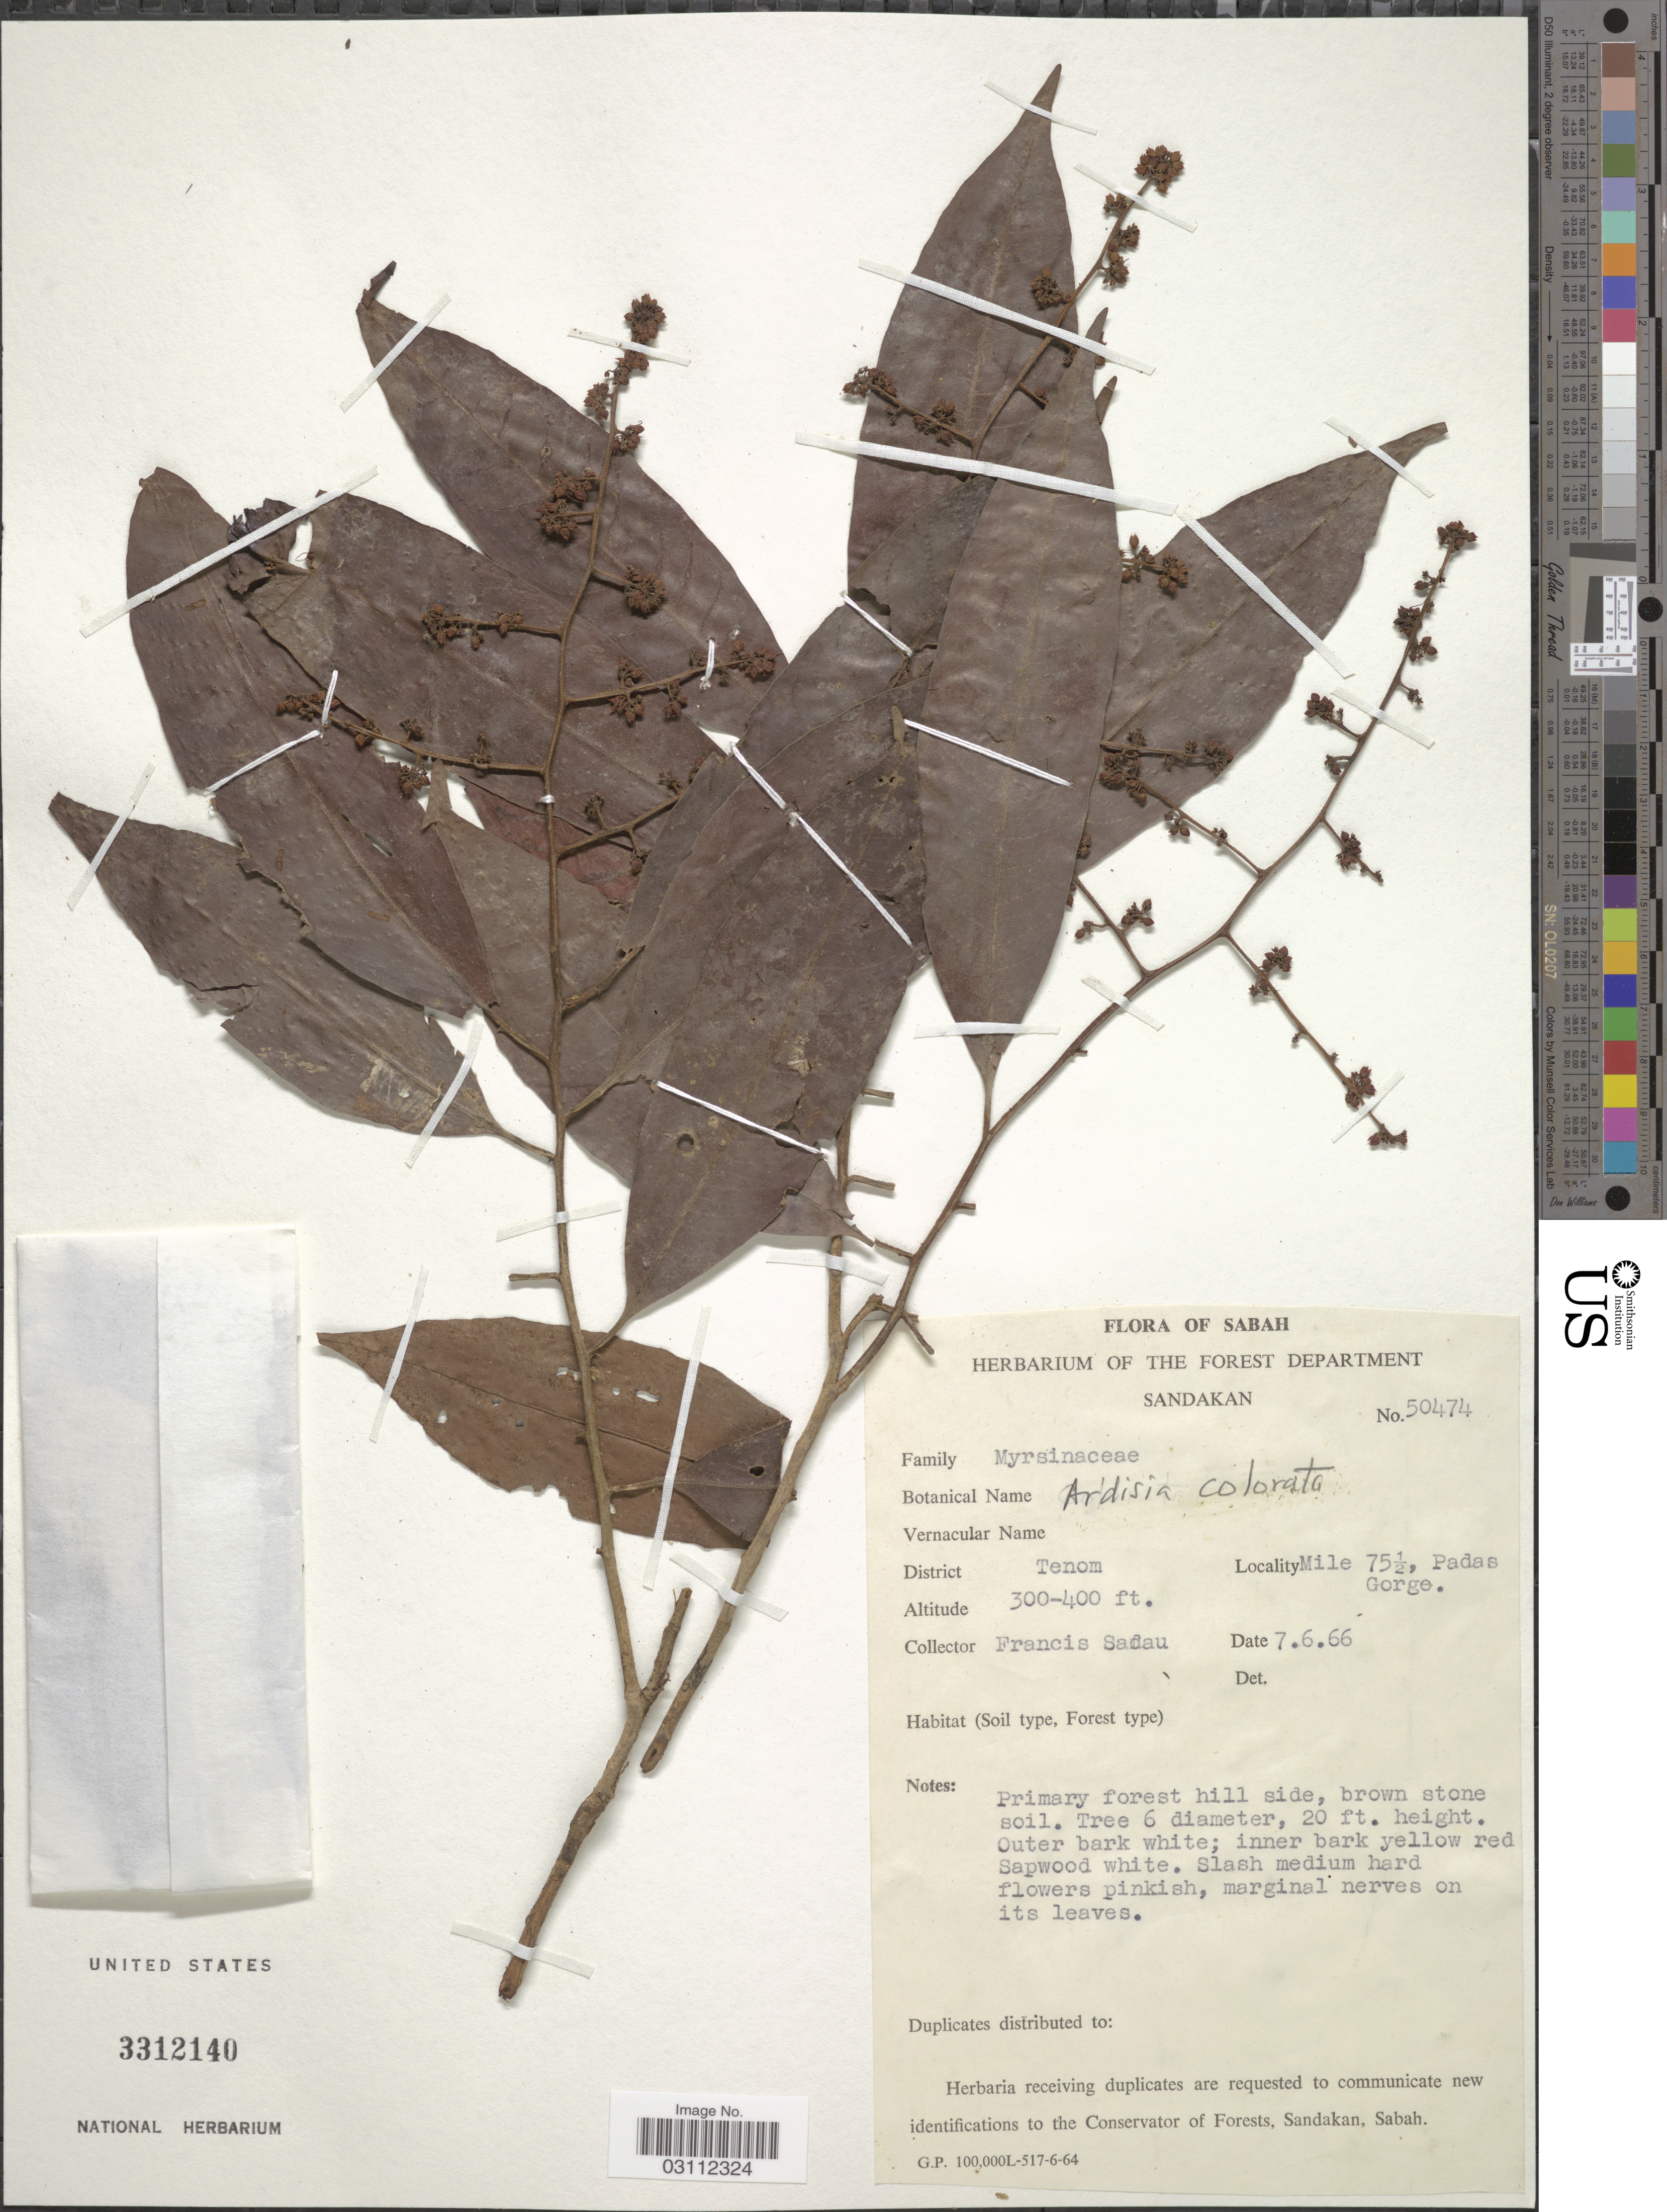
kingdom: Plantae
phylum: Tracheophyta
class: Magnoliopsida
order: Ericales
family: Primulaceae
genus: Ardisia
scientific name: Ardisia colorata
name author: Roxb.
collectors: F. Sadau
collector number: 50474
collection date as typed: Transcribed d/m/y: 7/6/66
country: Malaysia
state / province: Sabah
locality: District Tenom. Mile 75½, Padas Gorge.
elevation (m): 91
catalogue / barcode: US 3312140